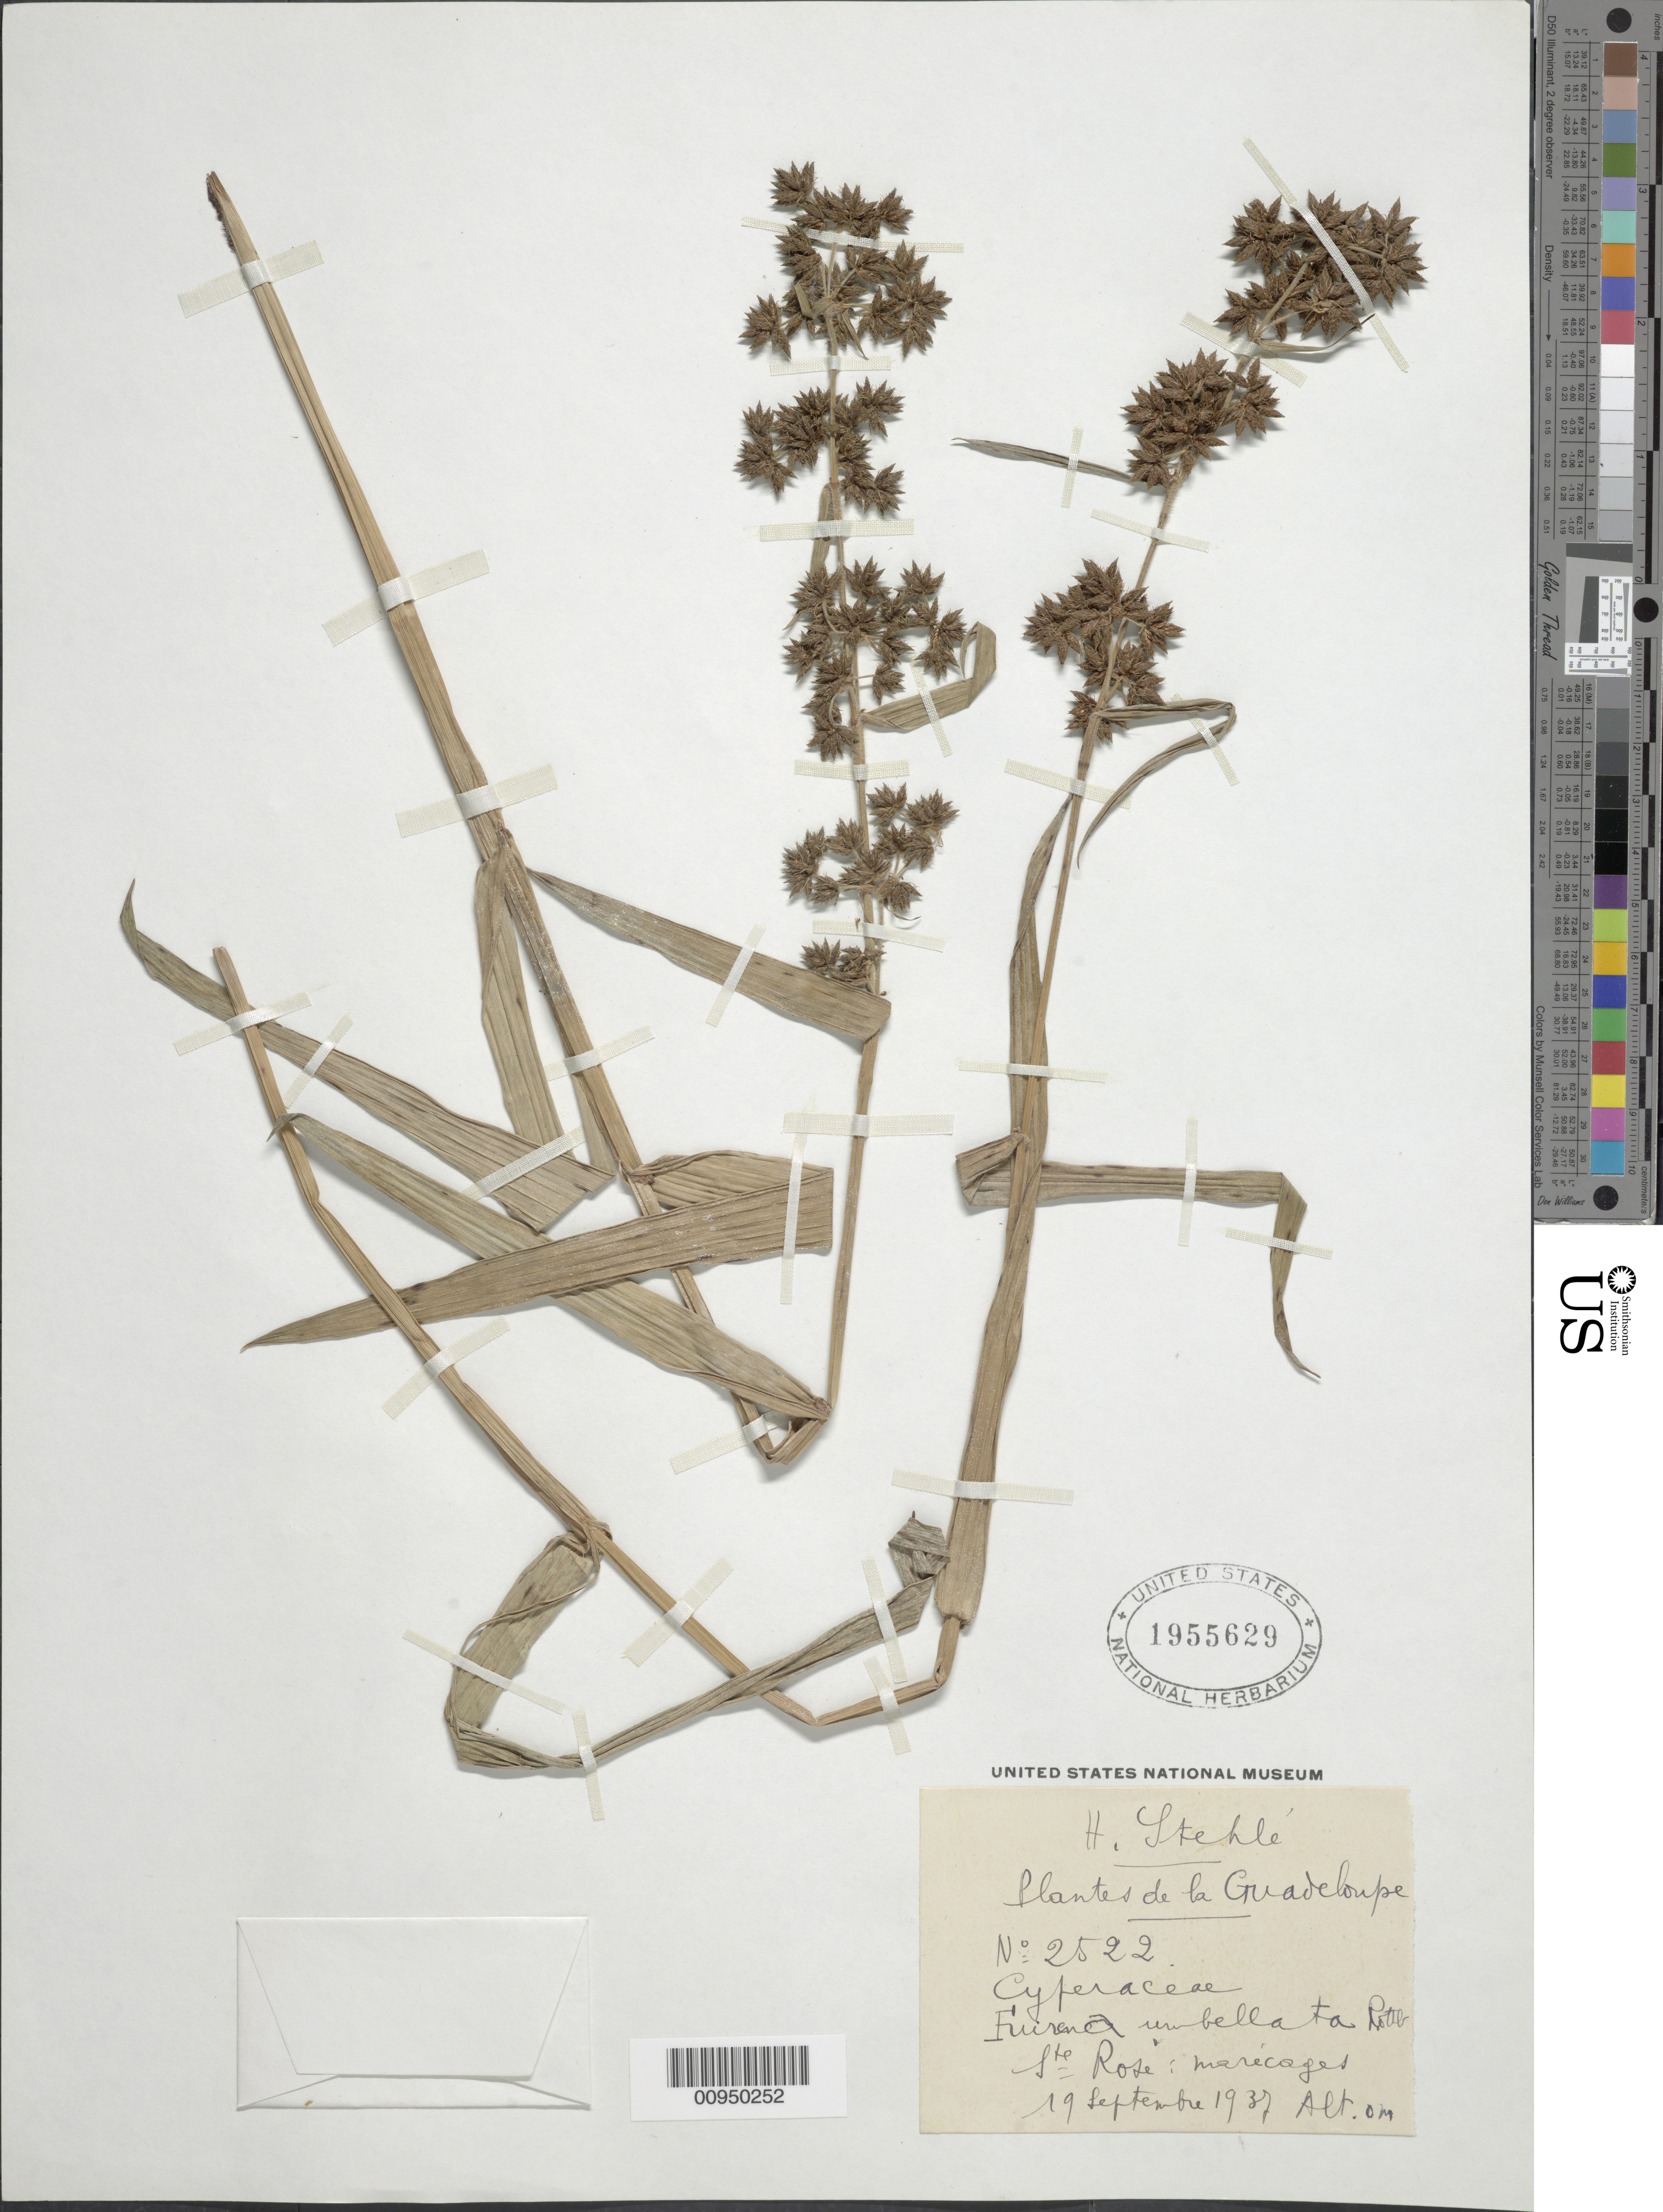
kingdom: Plantae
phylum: Tracheophyta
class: Liliopsida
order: Poales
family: Cyperaceae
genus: Fuirena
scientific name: Fuirena umbellata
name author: Rottb.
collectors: H. Stehlé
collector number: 2522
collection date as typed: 19 Sep 1937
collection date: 1937-09-19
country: Guadeloupe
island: Basse Terre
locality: St. Rose, "marecages"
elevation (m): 0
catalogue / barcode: US 1955629